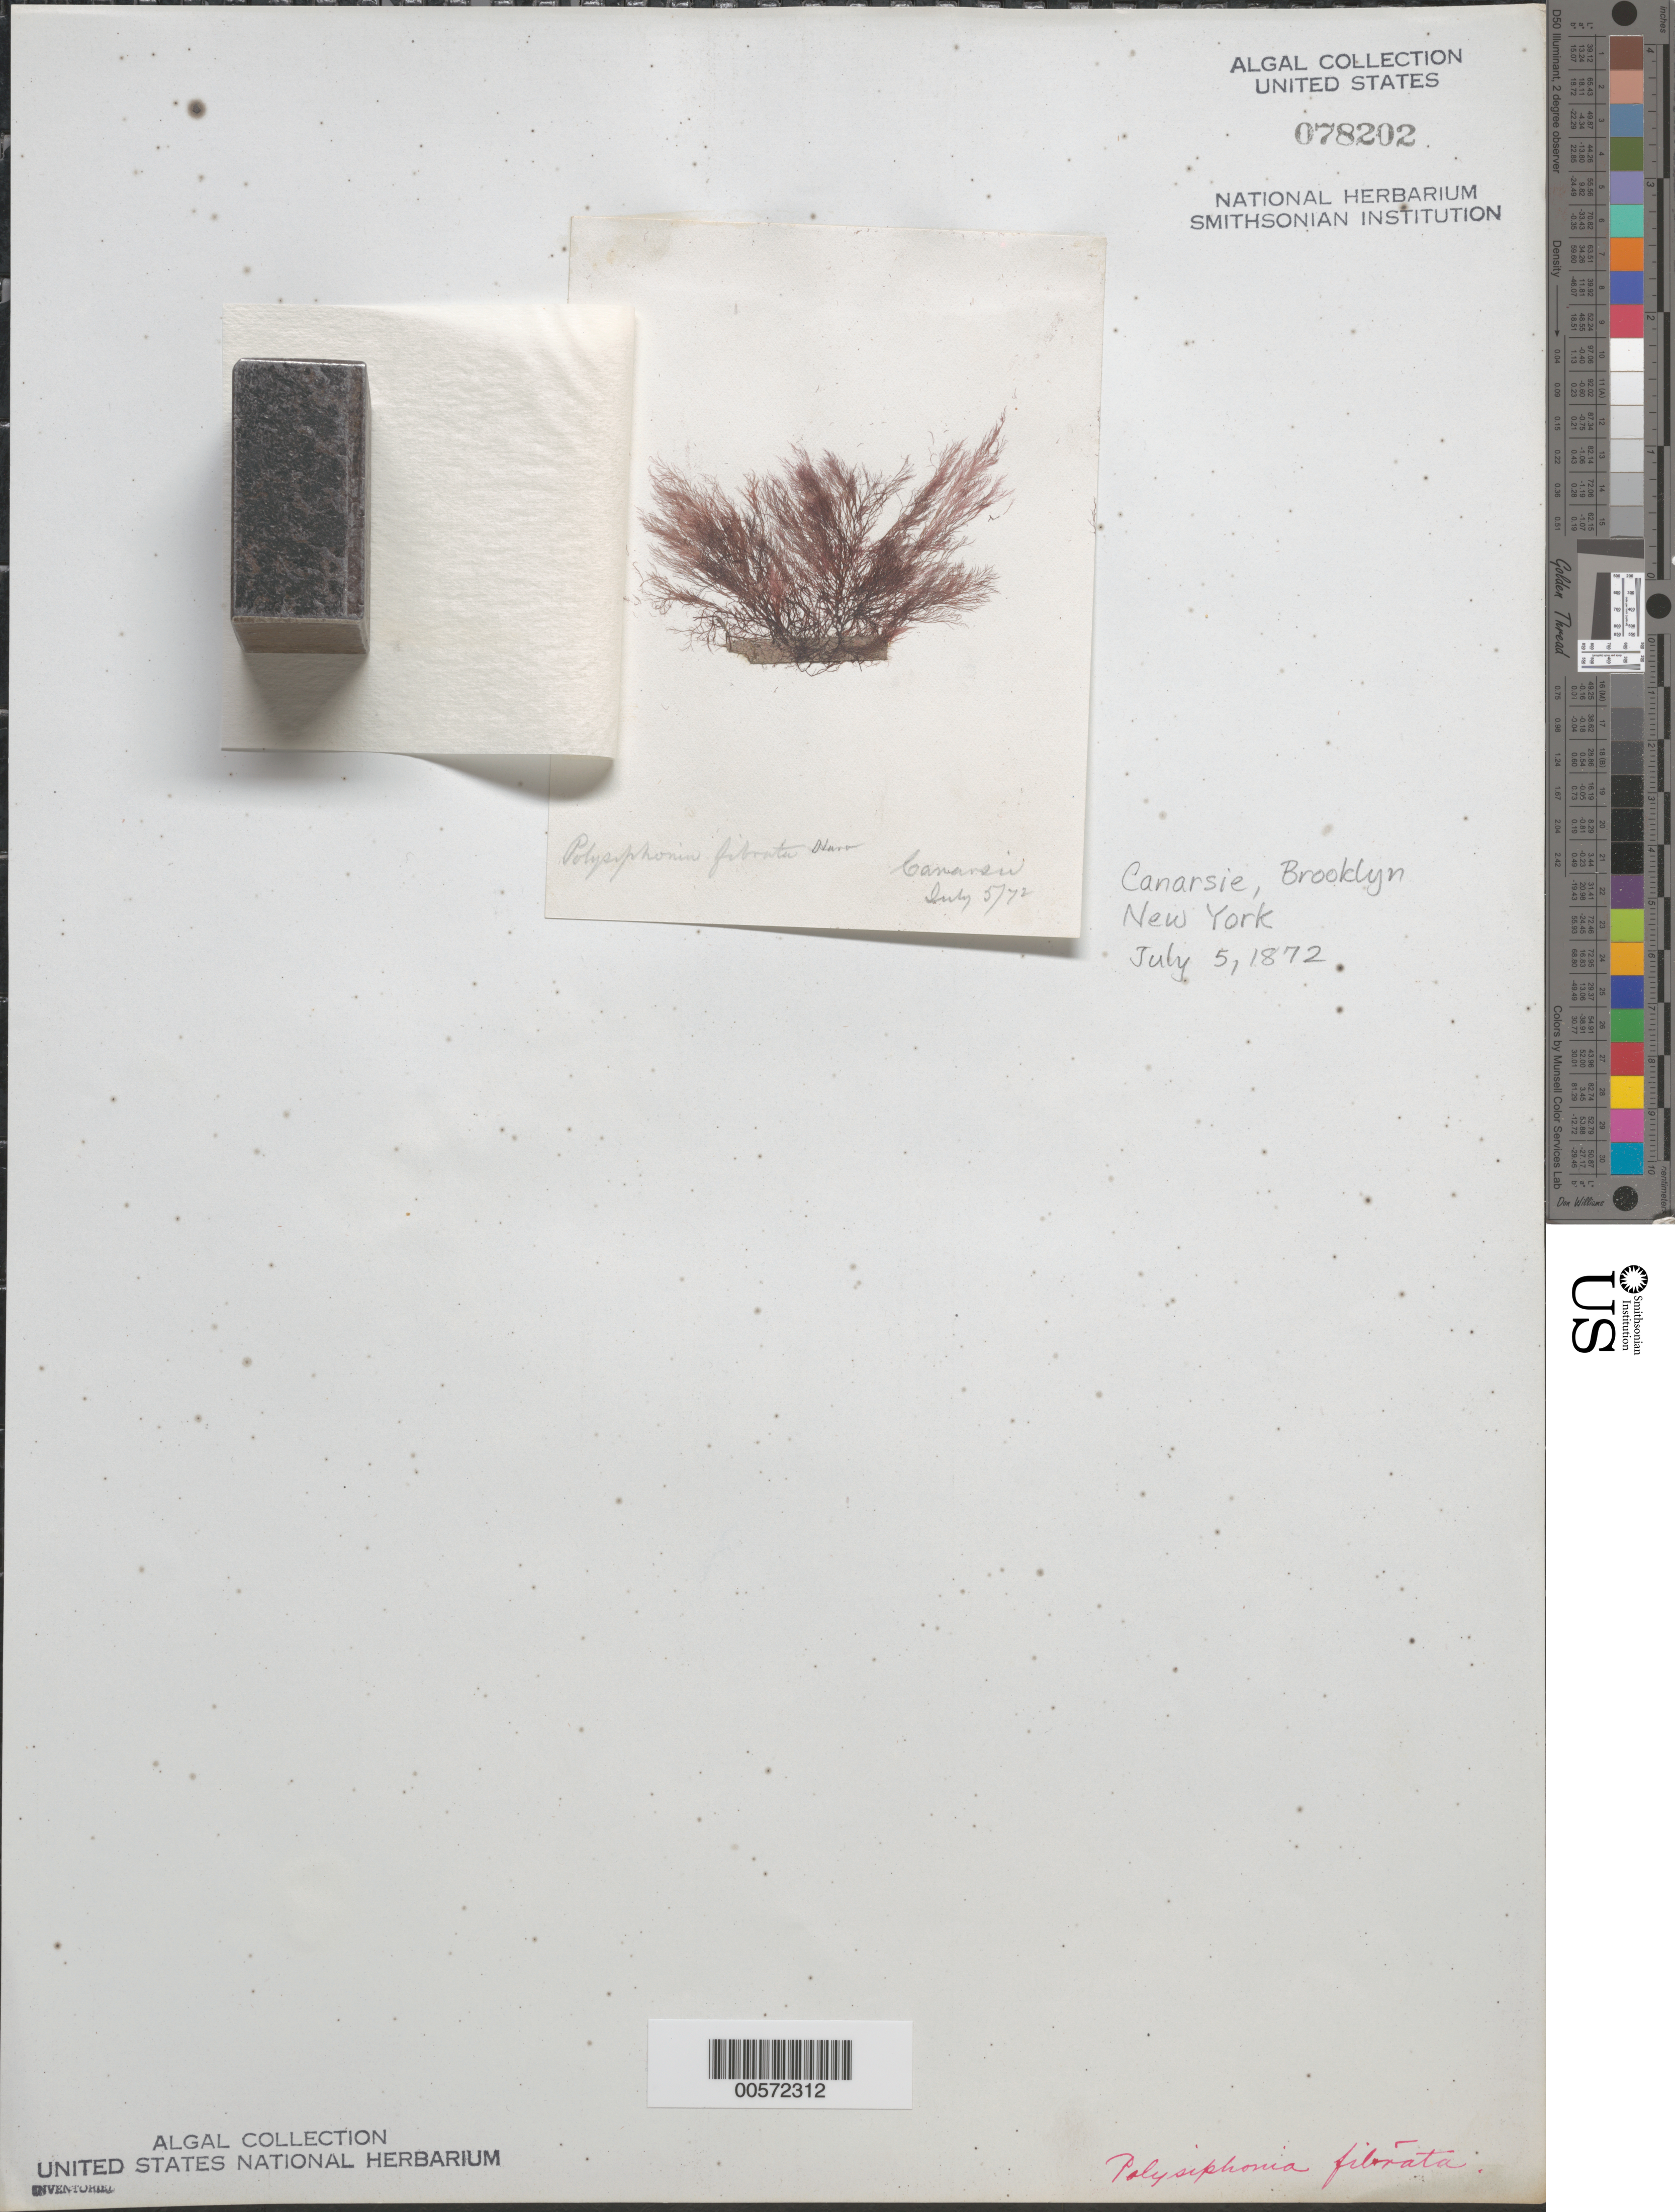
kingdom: Plantae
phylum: Rhodophyta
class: Florideophyceae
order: Ceramiales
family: Rhodomelaceae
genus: Leptosiphonia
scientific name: Leptosiphonia fibrata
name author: (Dillwyn) Savoie & G.W. Saunders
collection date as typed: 05 Jul 1872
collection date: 1872-07-05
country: United States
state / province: New York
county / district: Kings County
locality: Canarsie, Brooklyn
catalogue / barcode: US 78202